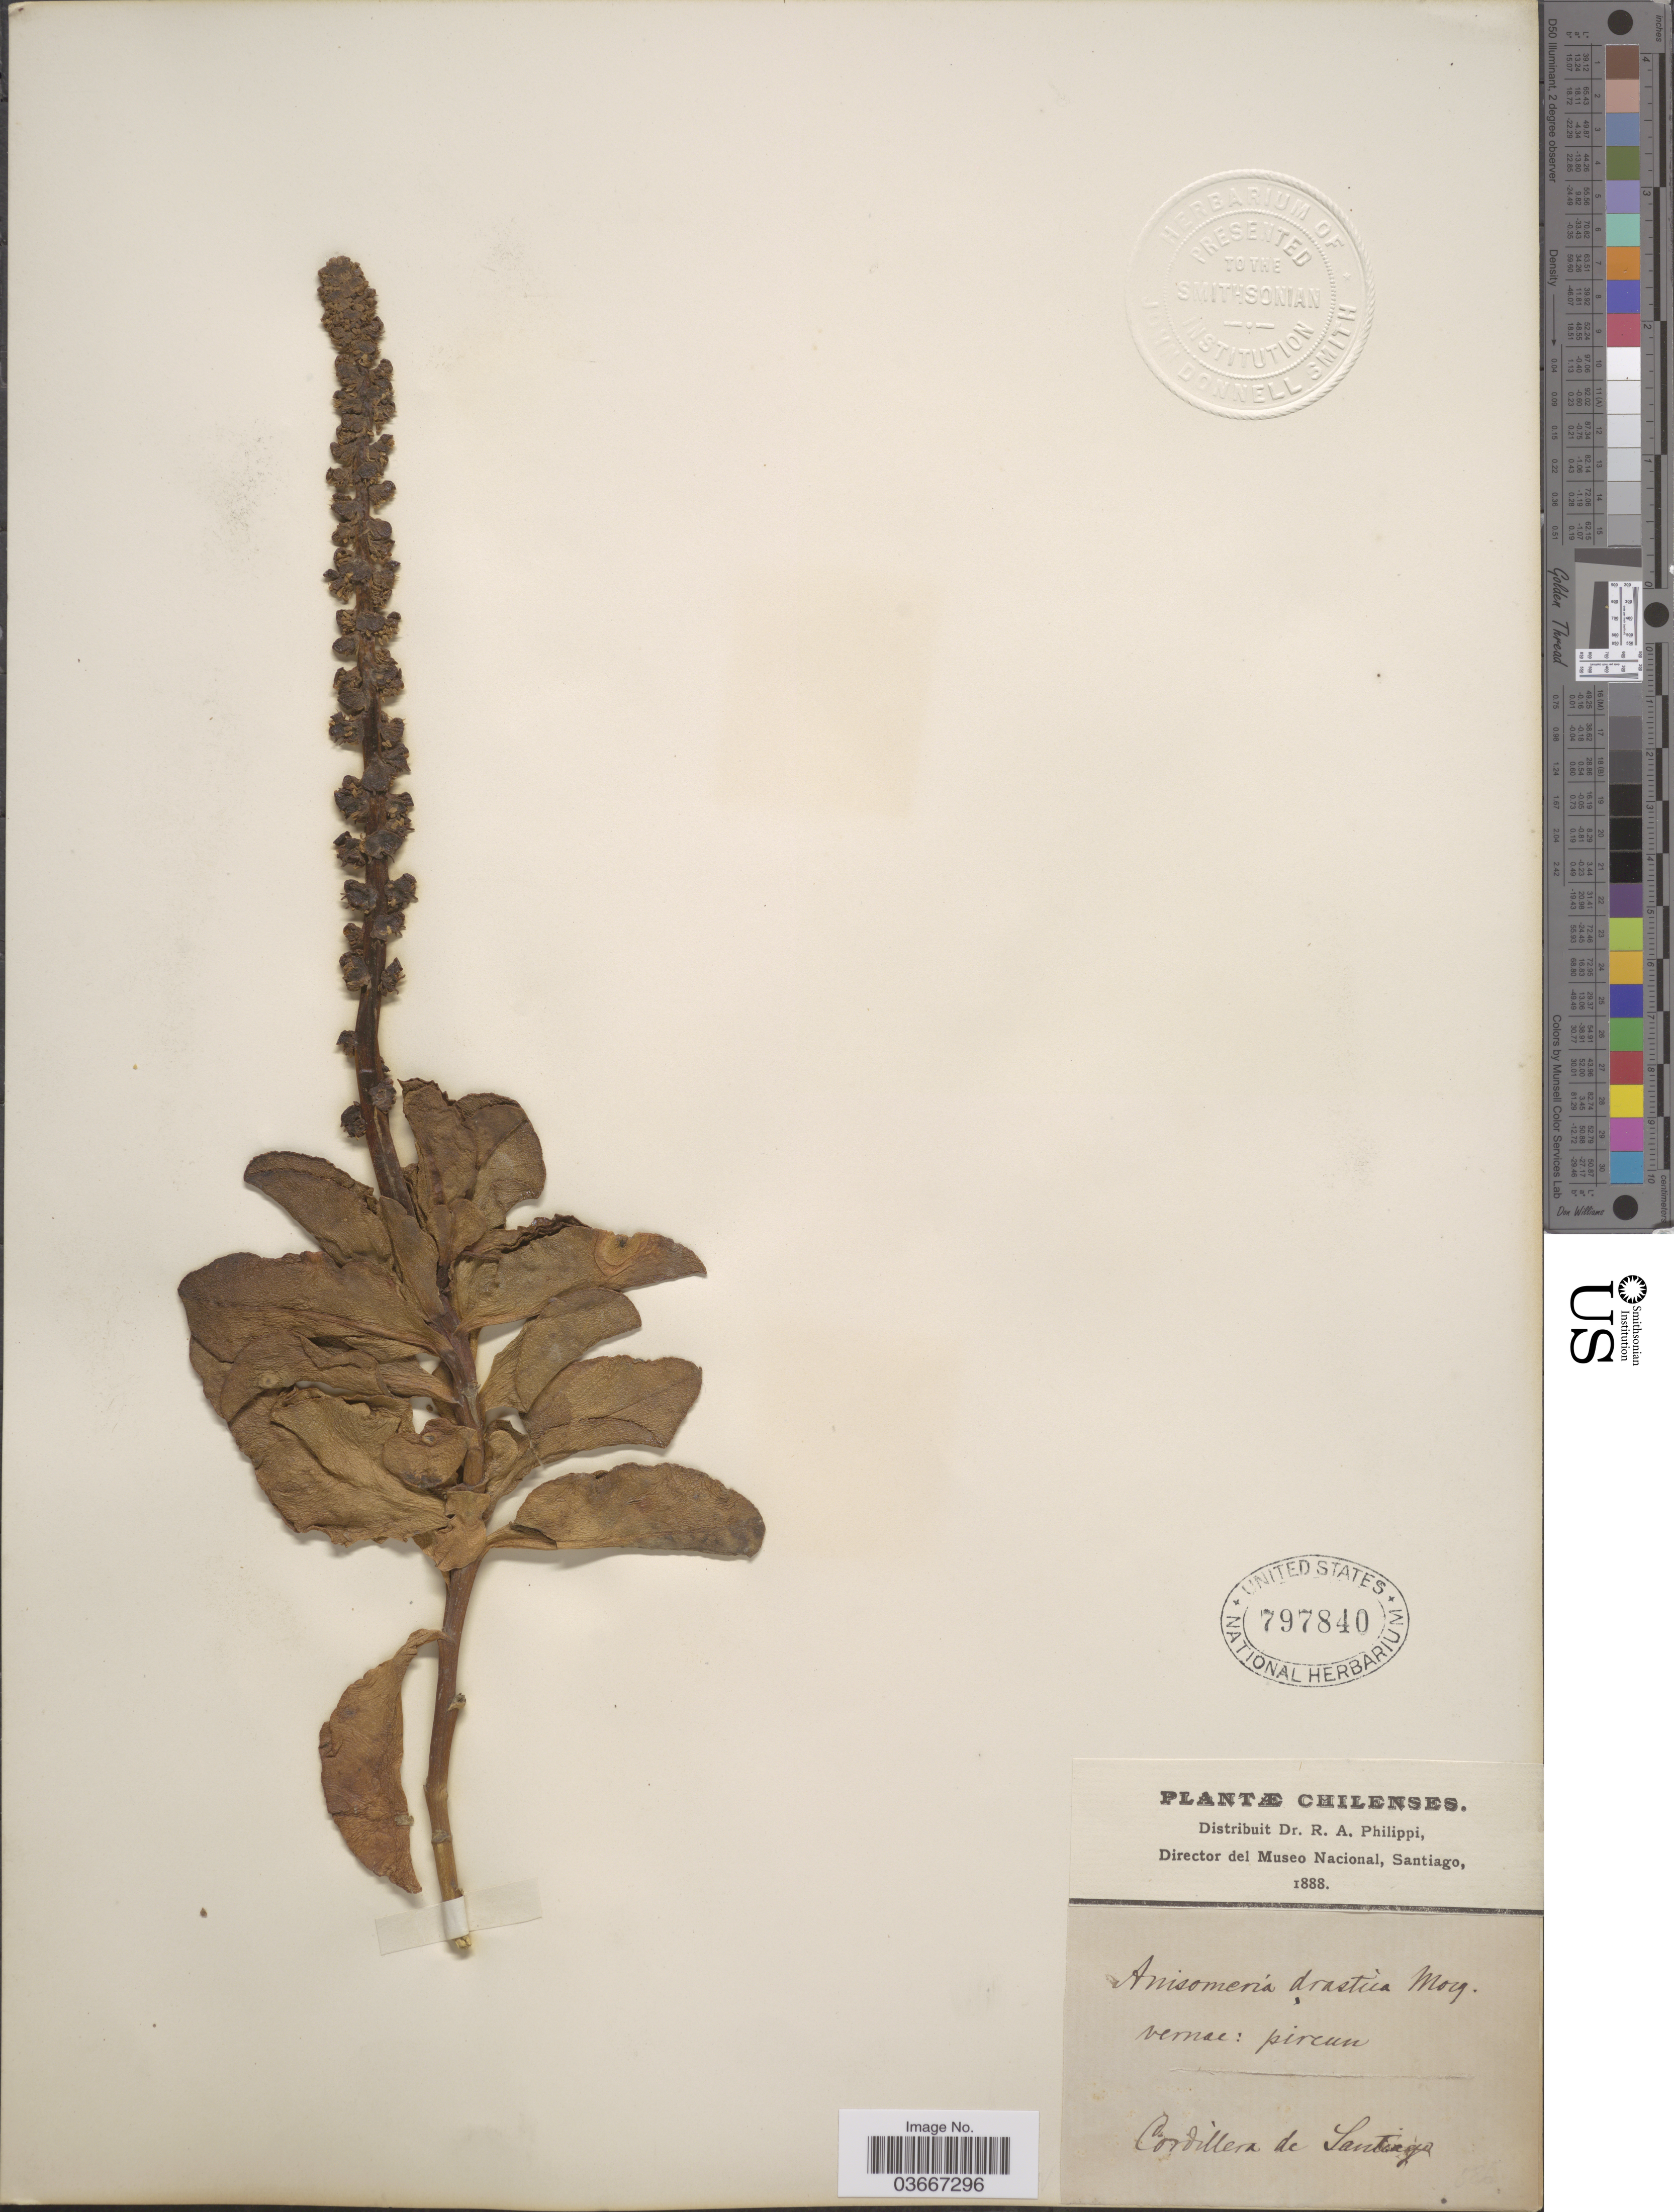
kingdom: Plantae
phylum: Tracheophyta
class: Magnoliopsida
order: Caryophyllales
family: Phytolaccaceae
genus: Anisomeria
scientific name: Anisomeria coriacea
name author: D. Don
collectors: ex. herb. R.A. Philippi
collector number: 586*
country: Chile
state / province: Región Metropolitana (RM)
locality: Cordillera de Santiago.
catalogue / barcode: US 797840